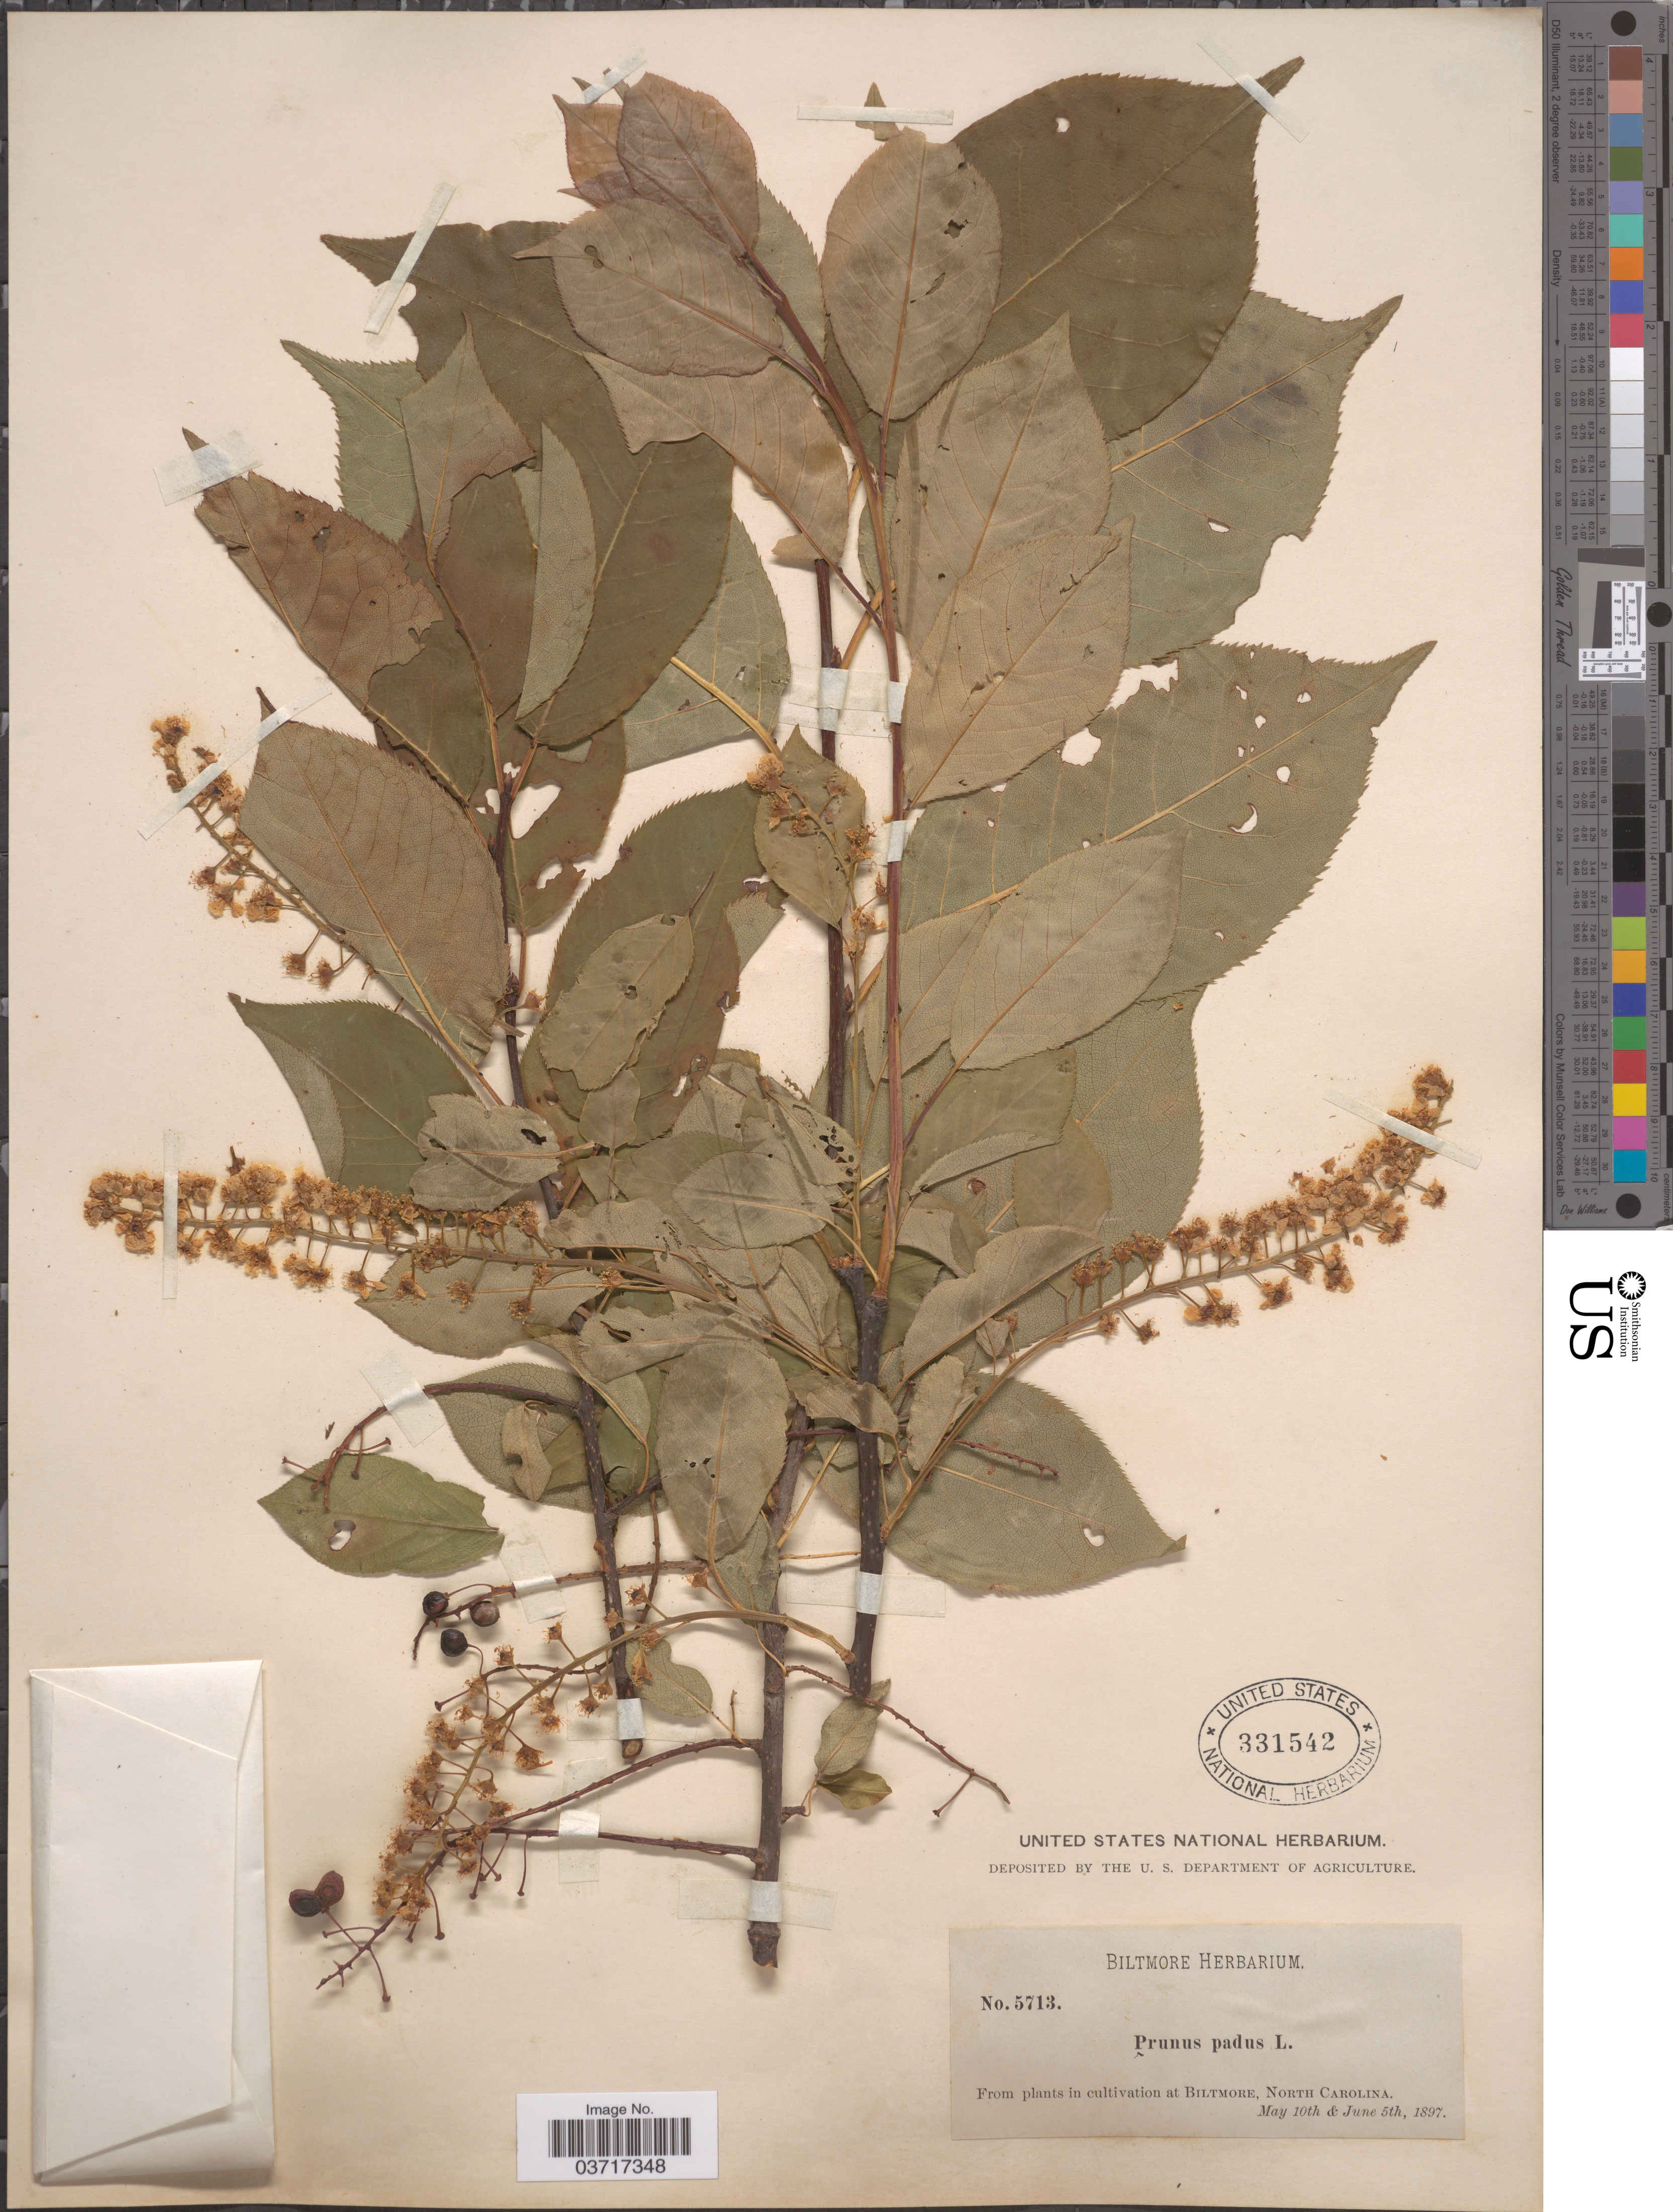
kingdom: Plantae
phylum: Tracheophyta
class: Magnoliopsida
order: Rosales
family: Rosaceae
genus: Prunus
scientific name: Prunus padus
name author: L.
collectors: ex herb. Biltmore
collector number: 5713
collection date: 1897-05-10/1897-06-05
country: United States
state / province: North Carolina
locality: At Biltmore.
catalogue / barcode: US 331542